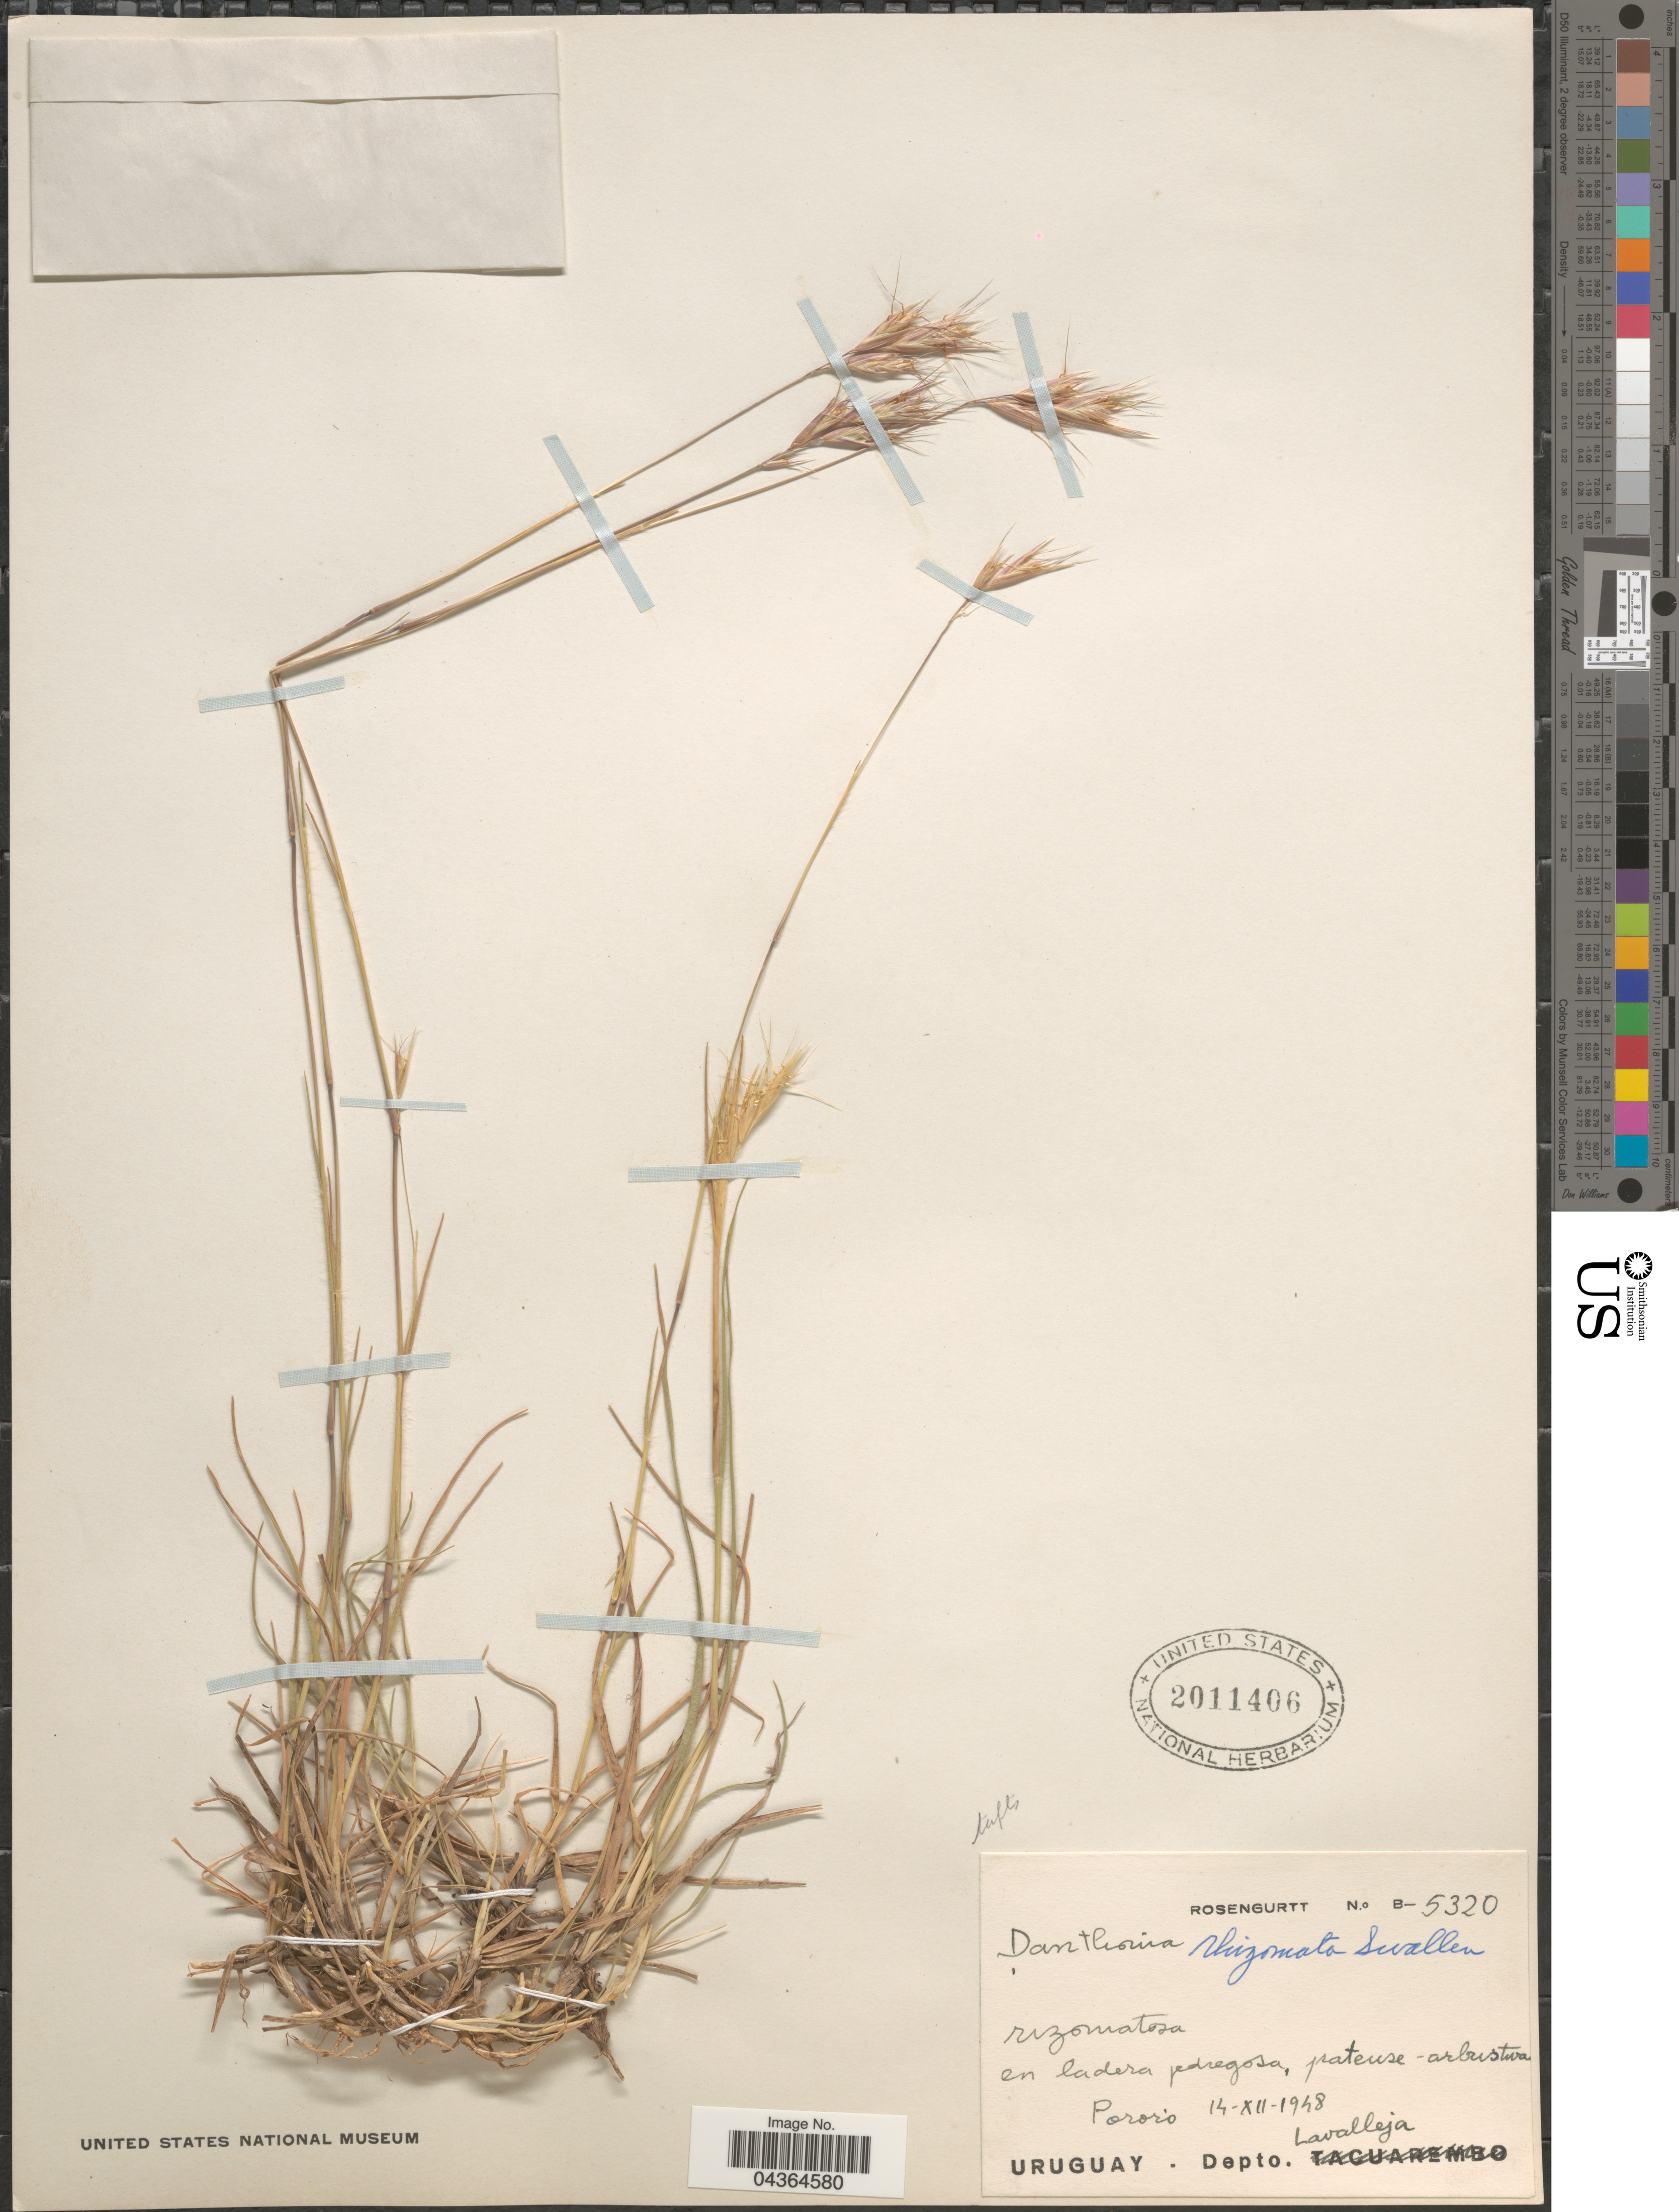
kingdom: Plantae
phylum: Tracheophyta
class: Liliopsida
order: Poales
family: Poaceae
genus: Danthonia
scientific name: Danthonia rhizomata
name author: Swallen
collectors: Rosengurtt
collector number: B-5320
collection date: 1948-12-14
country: Uruguay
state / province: Lavalleja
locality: Pororo. Depto. Lavalleja.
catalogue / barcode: US 2011406